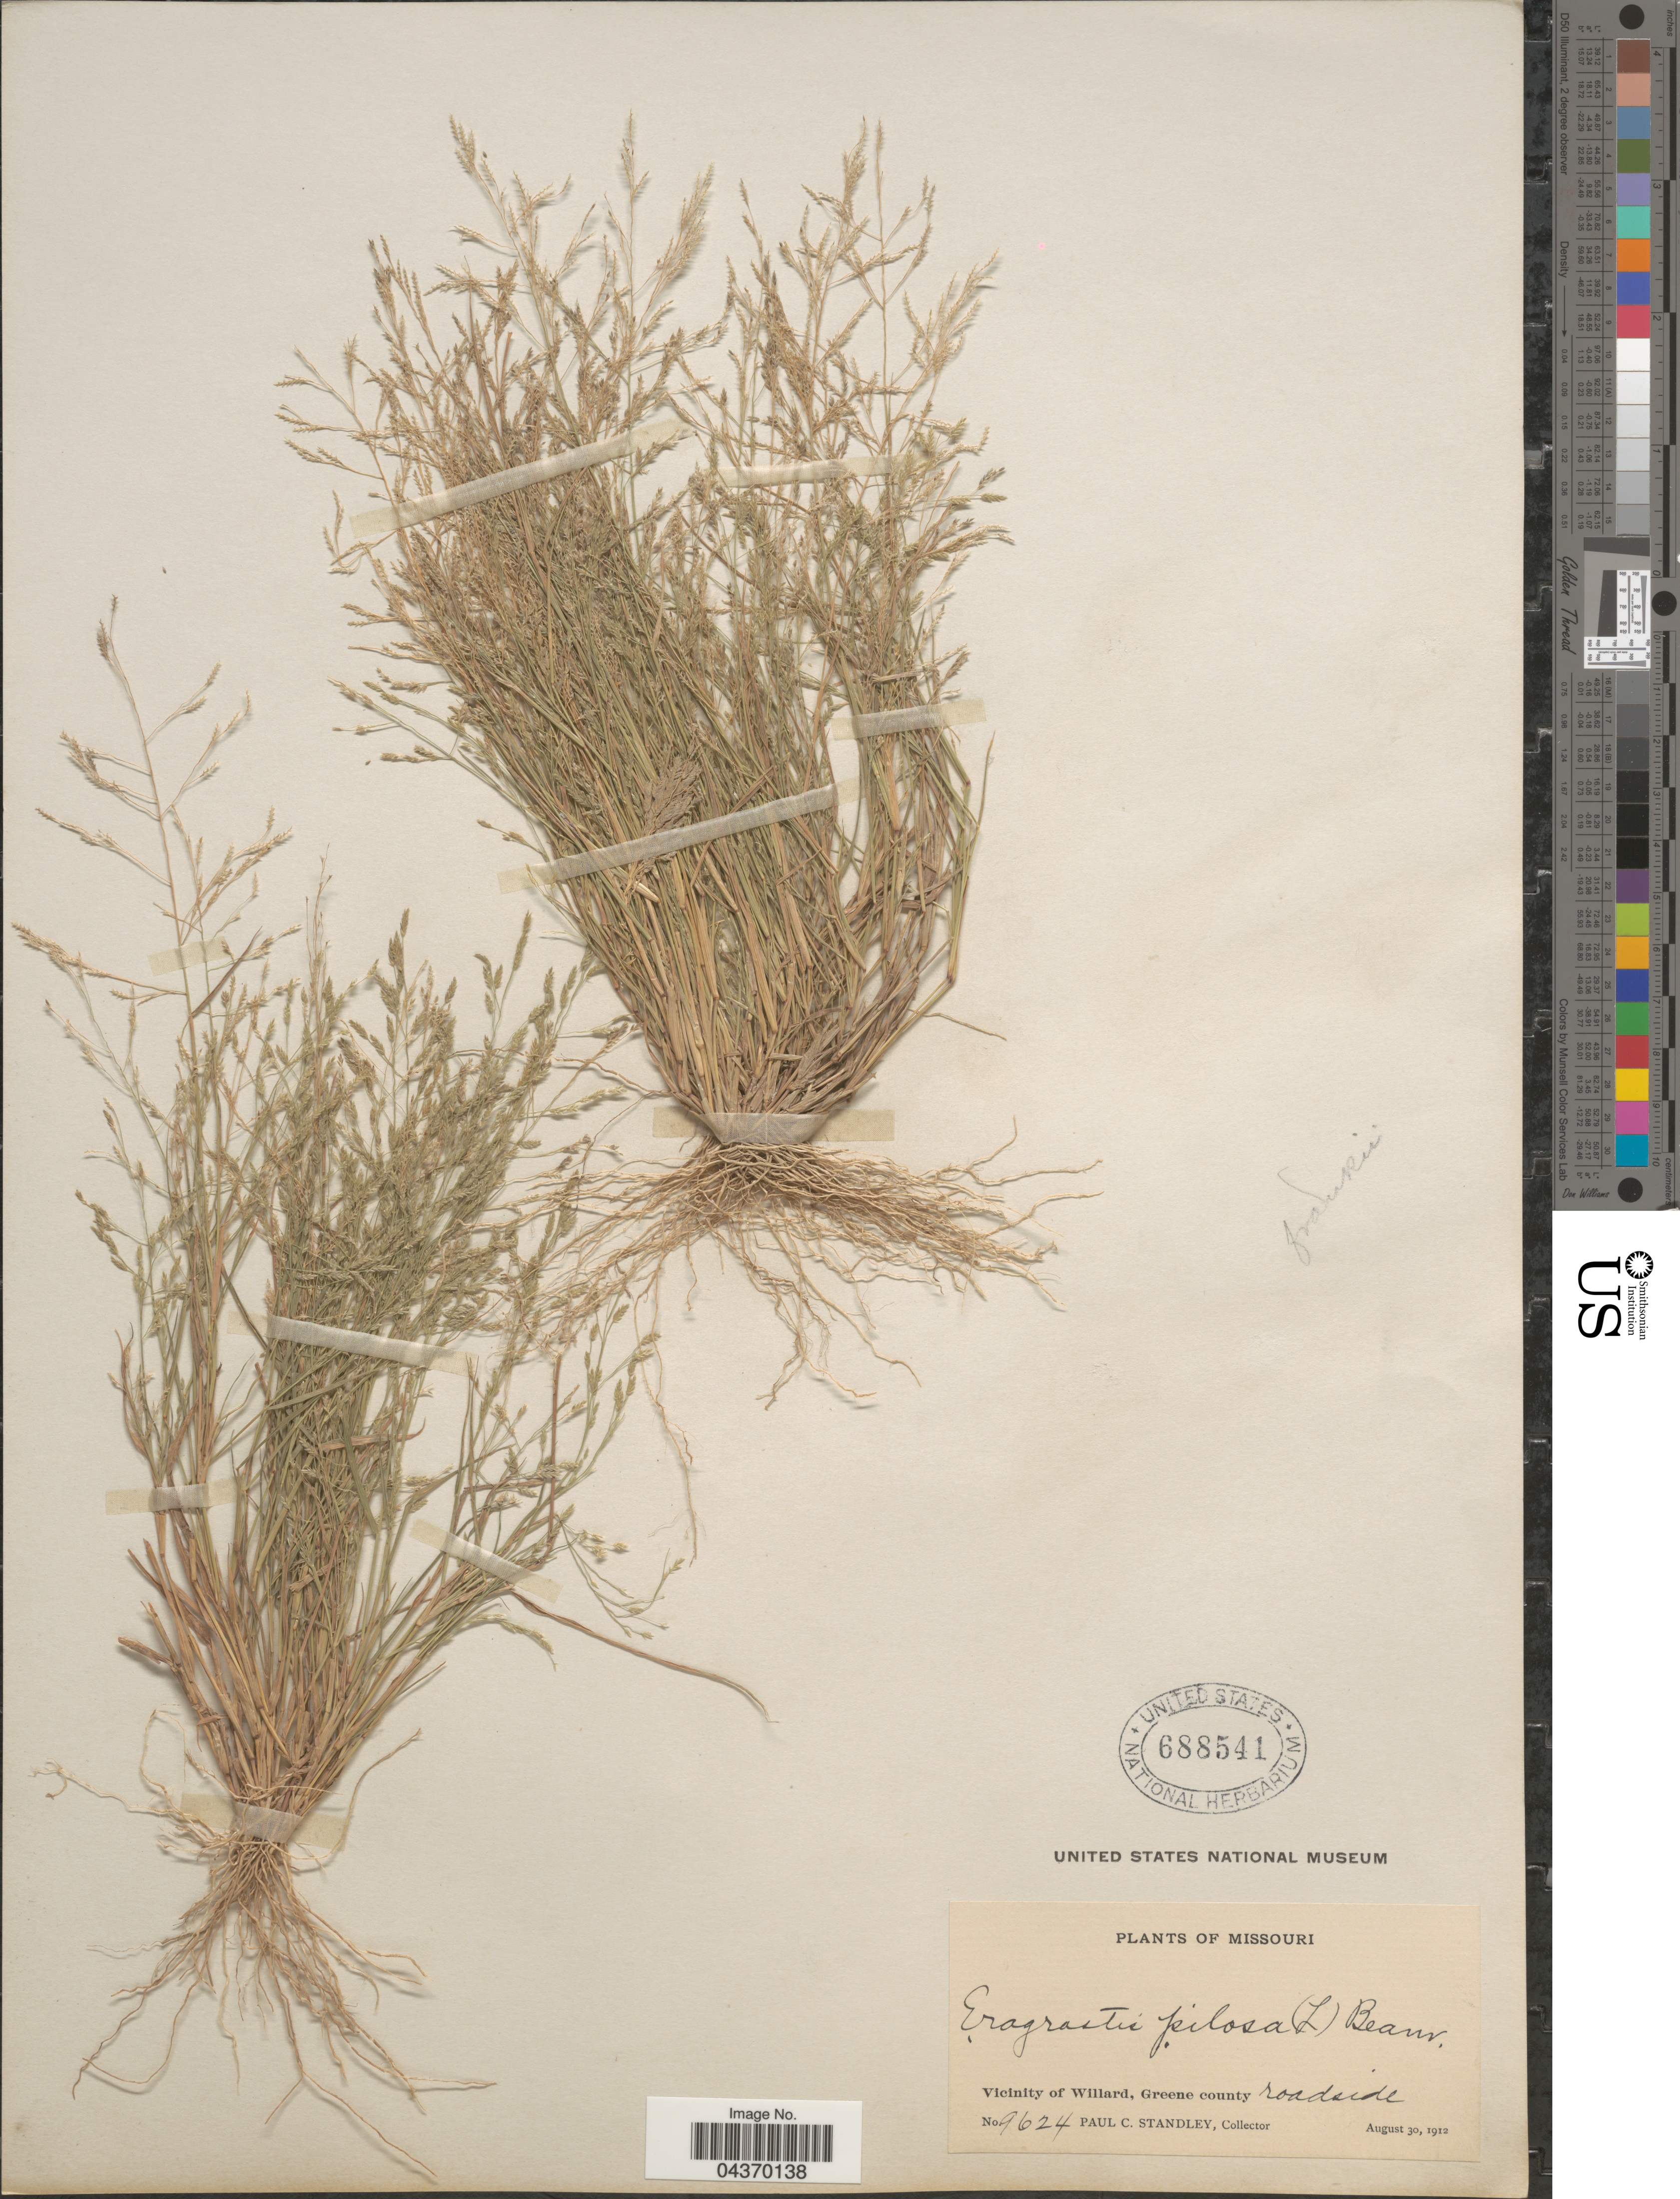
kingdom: Plantae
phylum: Tracheophyta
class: Liliopsida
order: Poales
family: Poaceae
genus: Eragrostis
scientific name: Eragrostis pectinacea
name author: (Michx.) Nees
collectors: P. C. Standley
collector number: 9624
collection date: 1912-08-30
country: United States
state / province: Missouri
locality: Vicinity of Willard, Greene county.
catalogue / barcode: US 688541